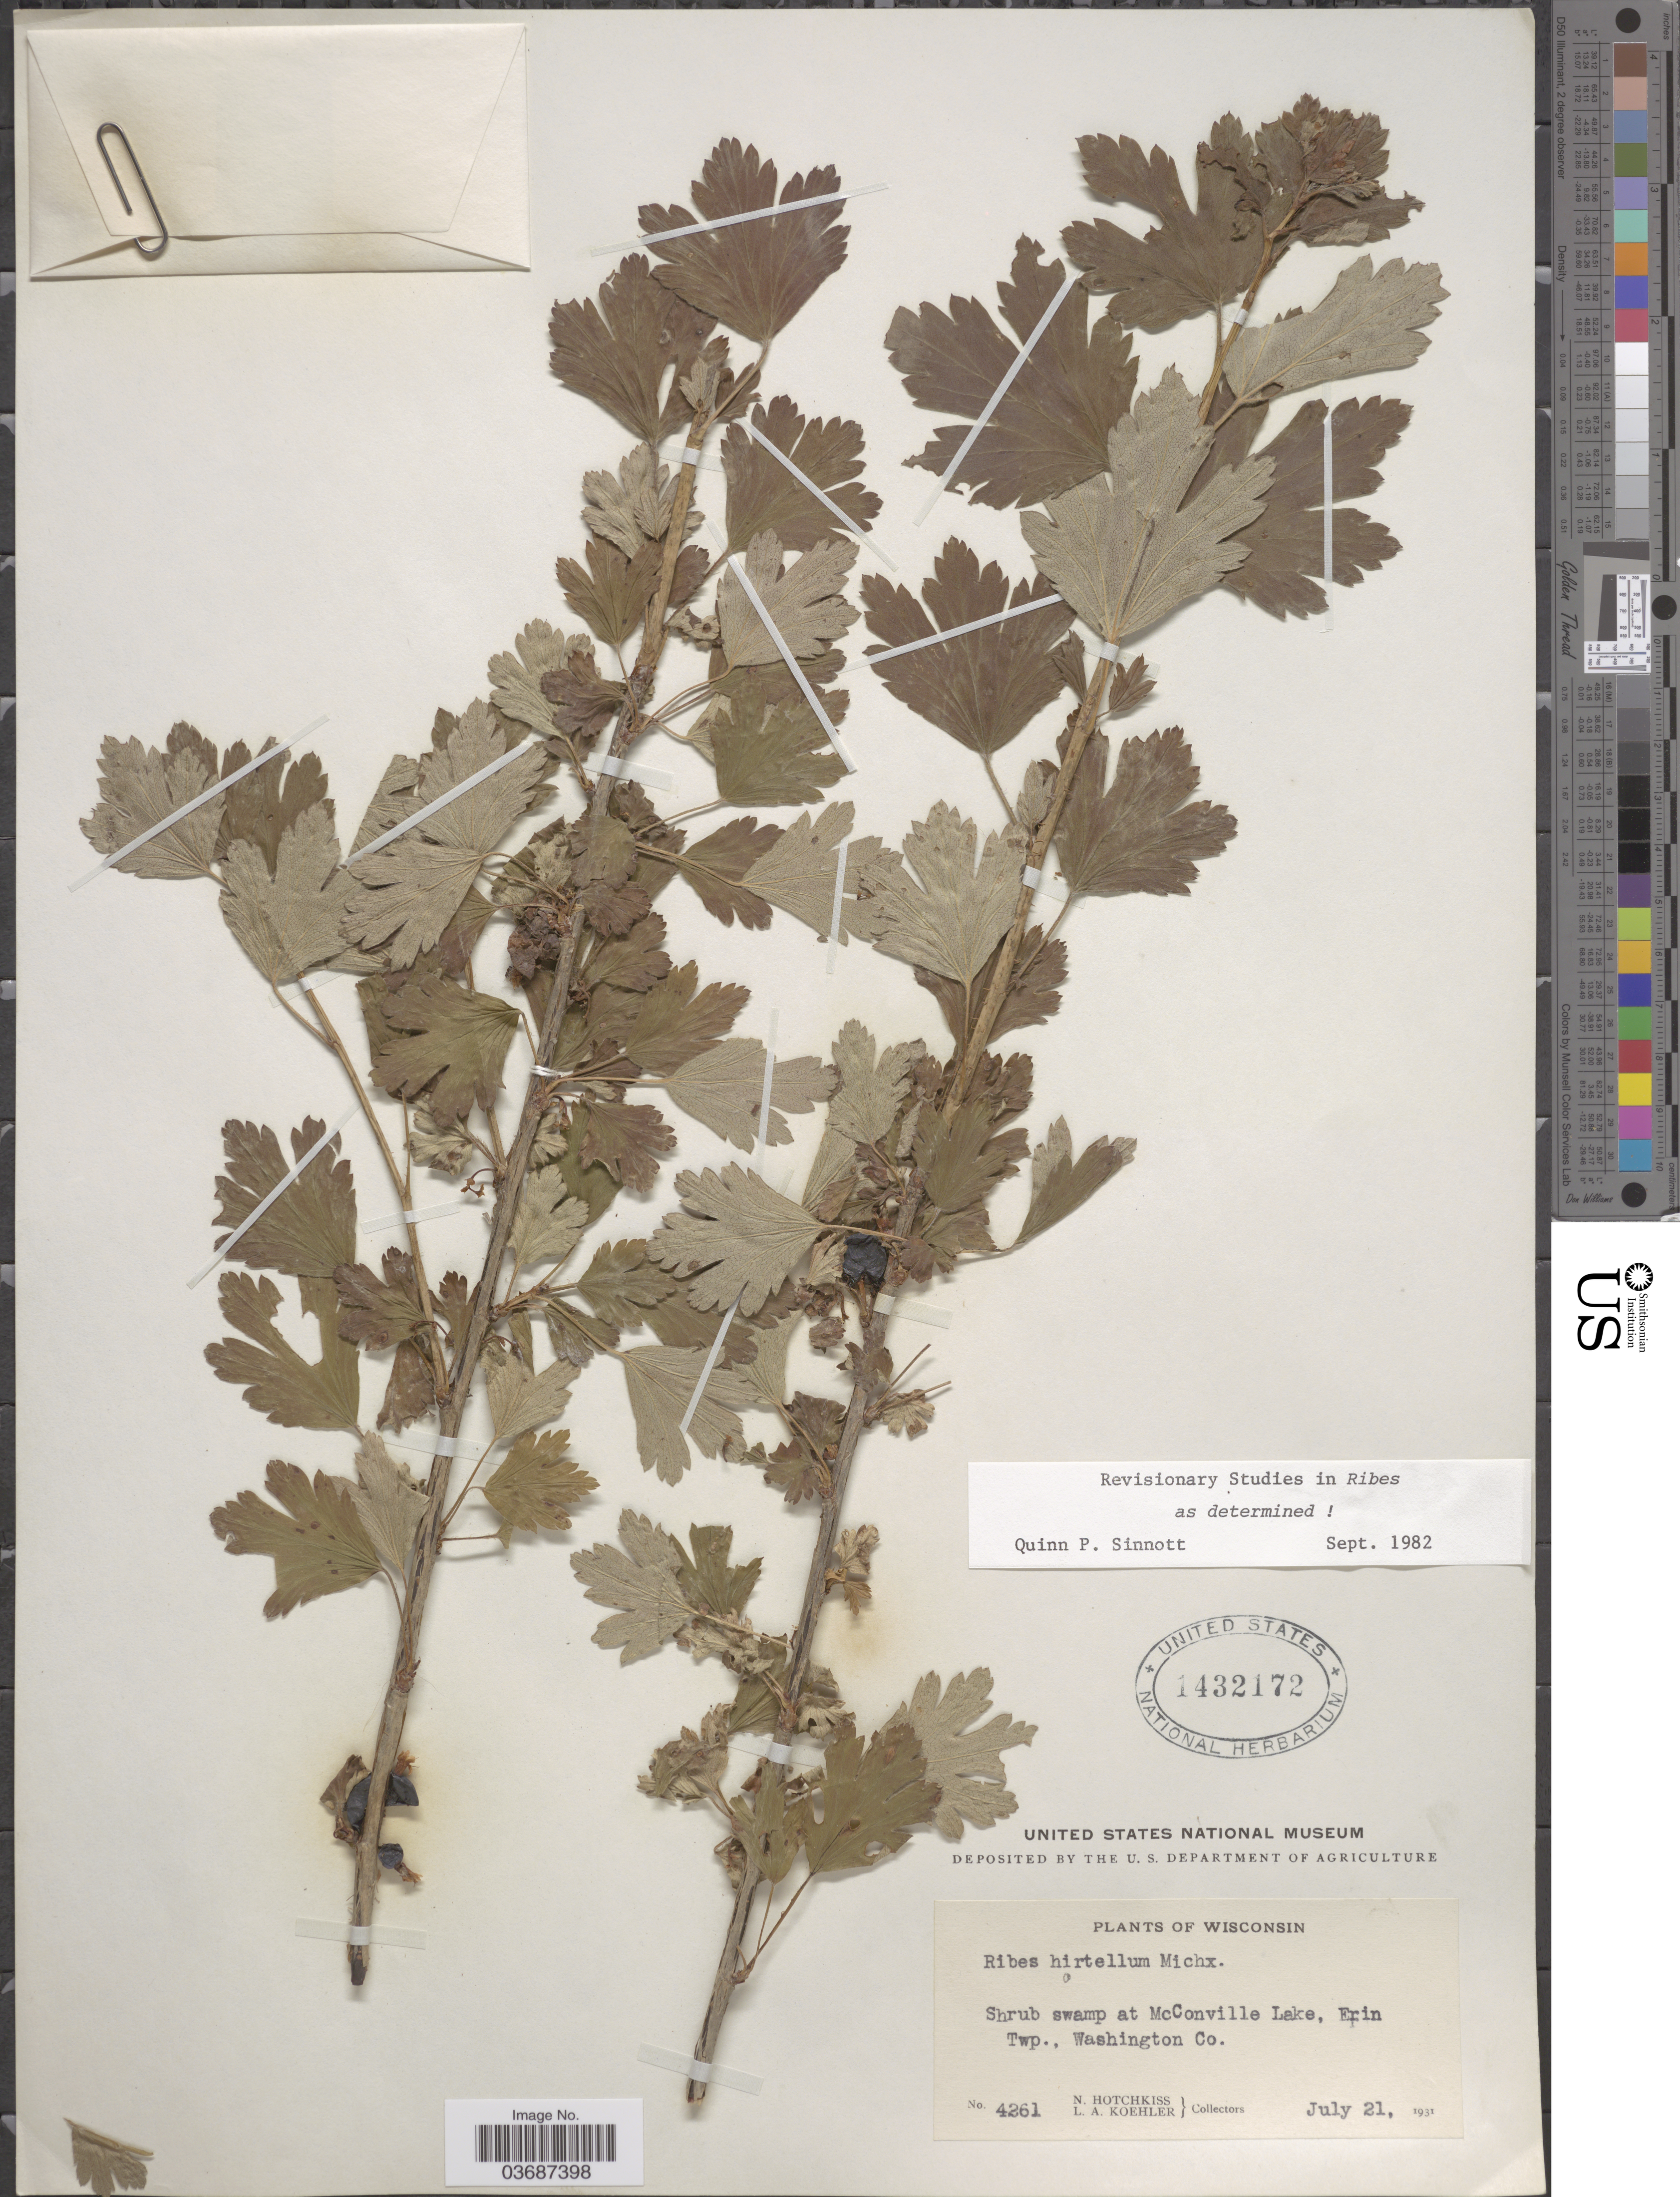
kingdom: Plantae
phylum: Tracheophyta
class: Magnoliopsida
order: Saxifragales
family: Grossulariaceae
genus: Ribes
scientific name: Ribes hirtellum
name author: Michx.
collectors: N. Hotchkiss & L. Koehler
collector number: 4261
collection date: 1931-07-21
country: United States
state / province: Wisconsin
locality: Shrub swamp at McConville Lake, Erin Twp., Washington Co.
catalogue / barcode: US 1432172